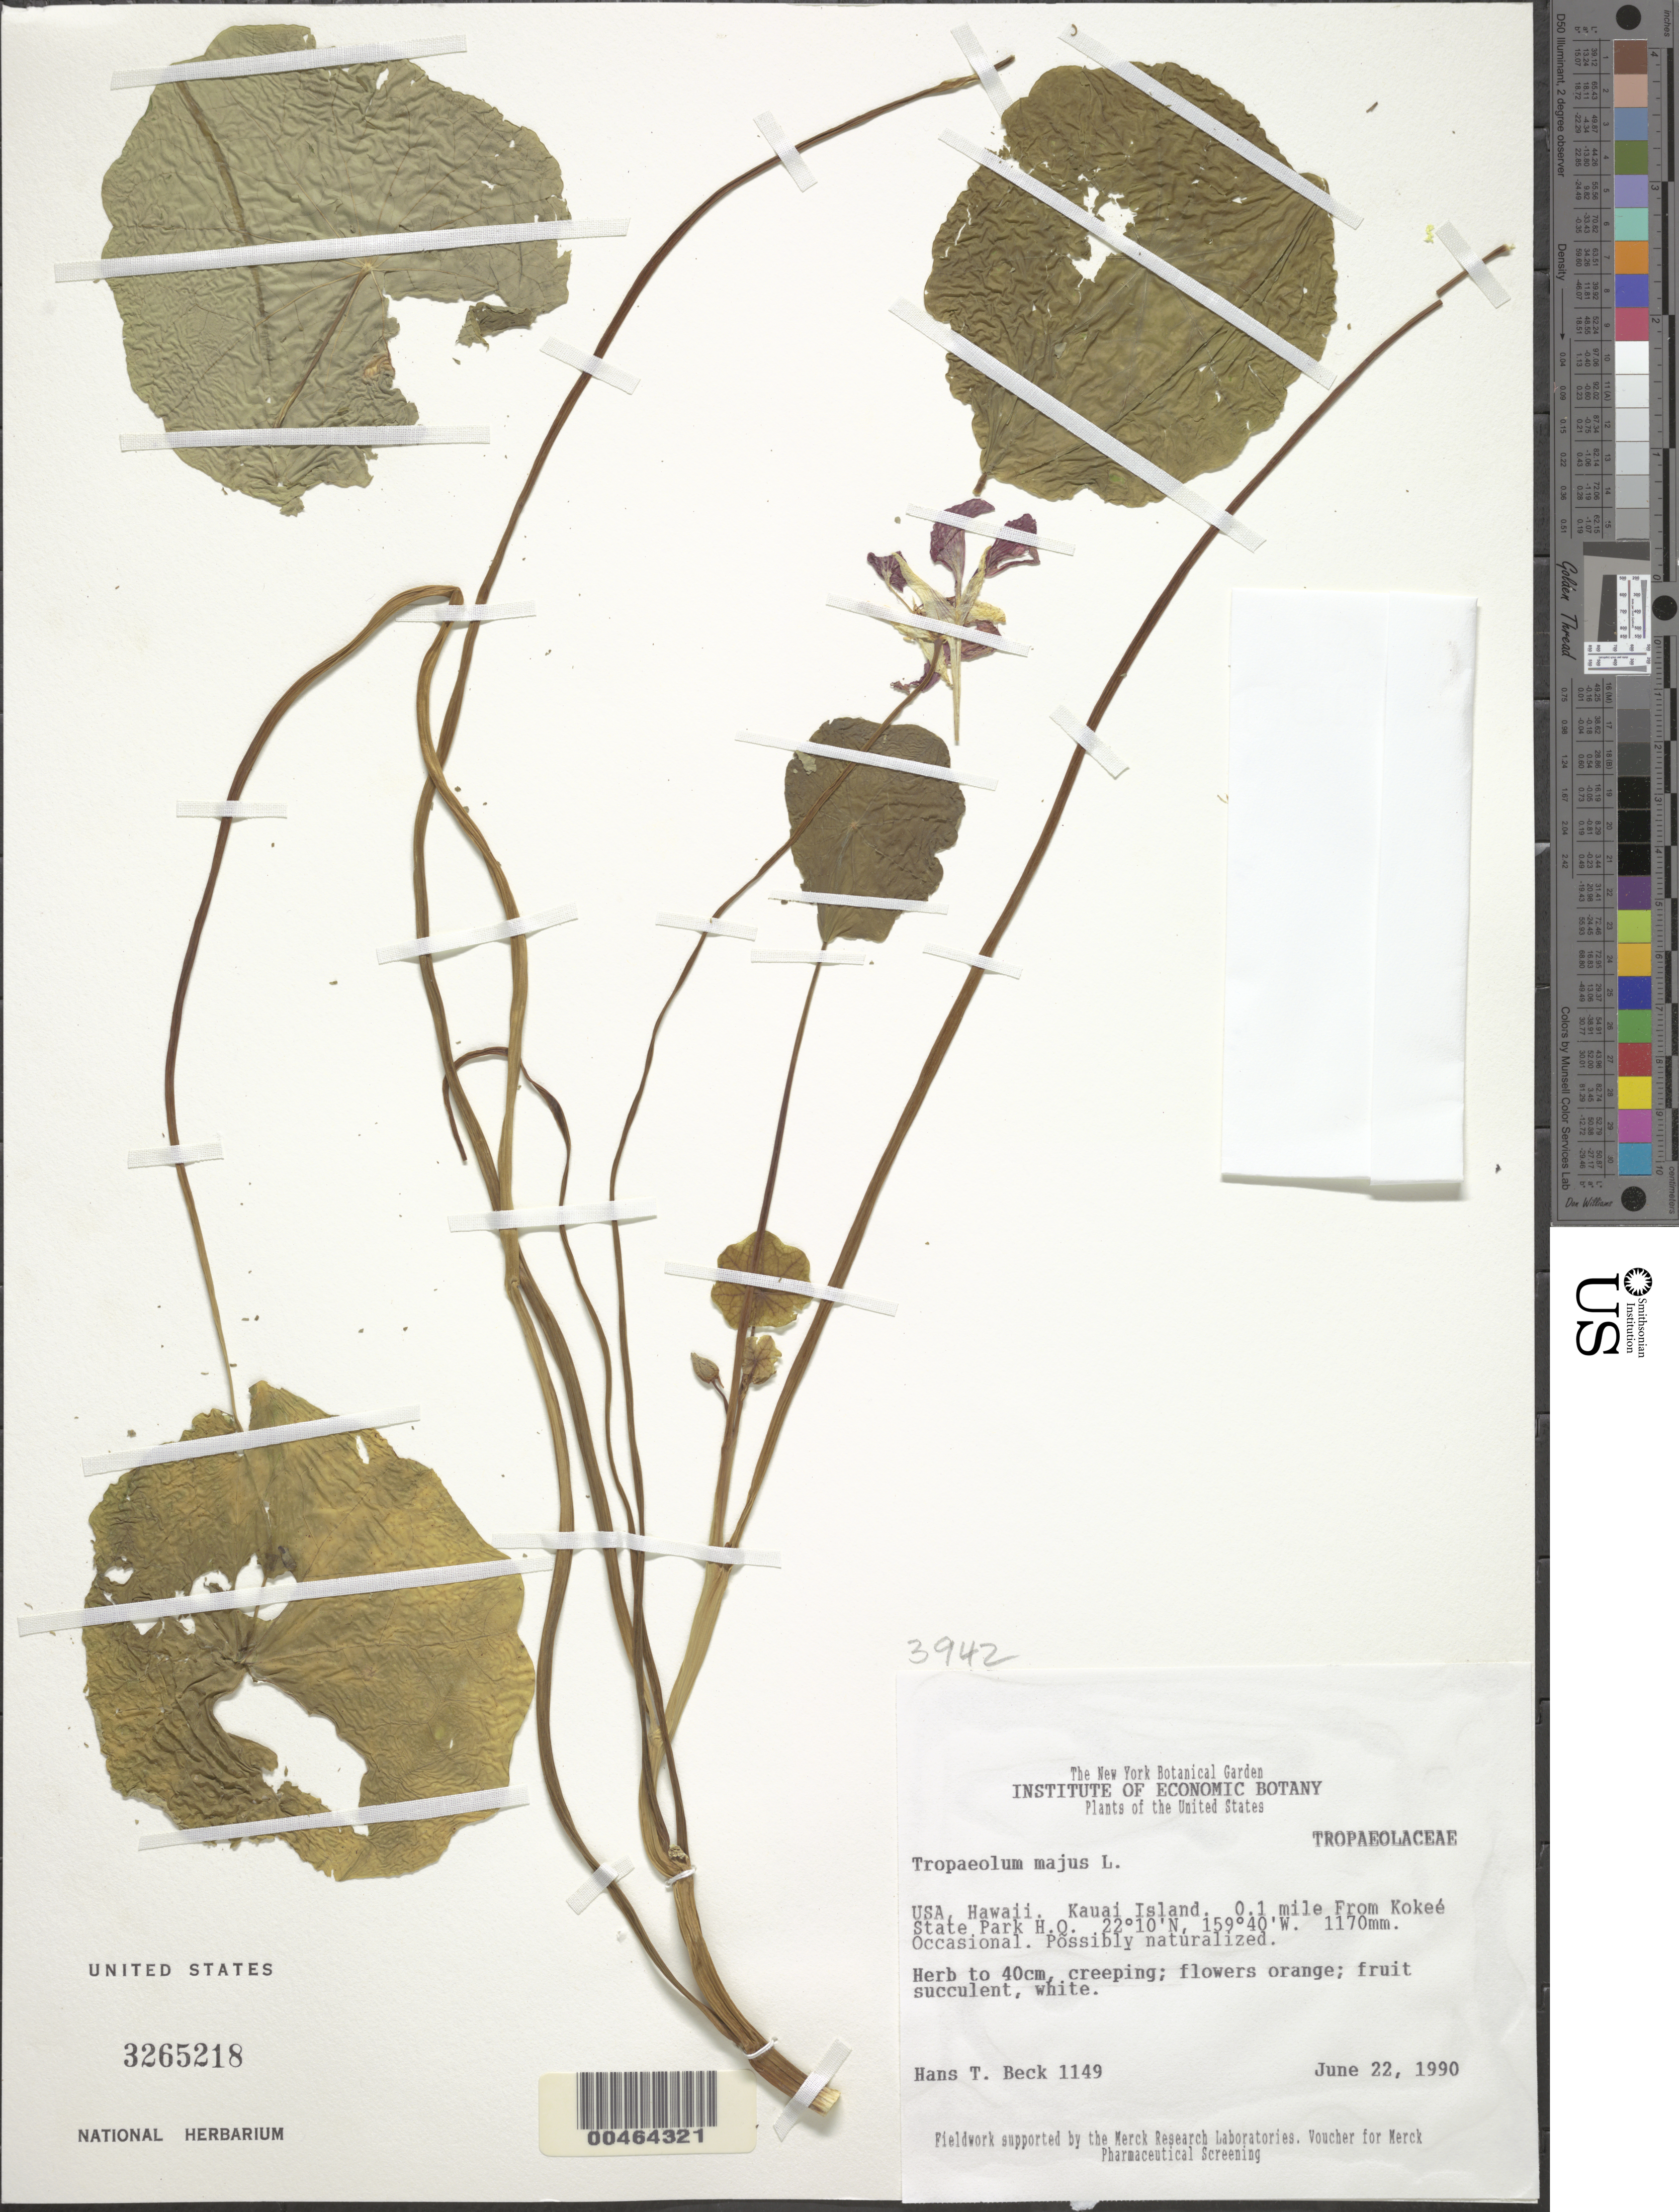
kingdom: Plantae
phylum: Tracheophyta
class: Magnoliopsida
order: Brassicales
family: Tropaeolaceae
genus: Tropaeolum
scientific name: Tropaeolum majus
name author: L.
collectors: H. T. Beck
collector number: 1149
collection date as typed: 22 Jun 1990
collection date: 1990-06-22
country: United States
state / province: Hawaii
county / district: Kauai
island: Kaua'i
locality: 0.1 mile from Kokee State Park H.Q. 1170mm.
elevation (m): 1170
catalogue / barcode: US 3265218